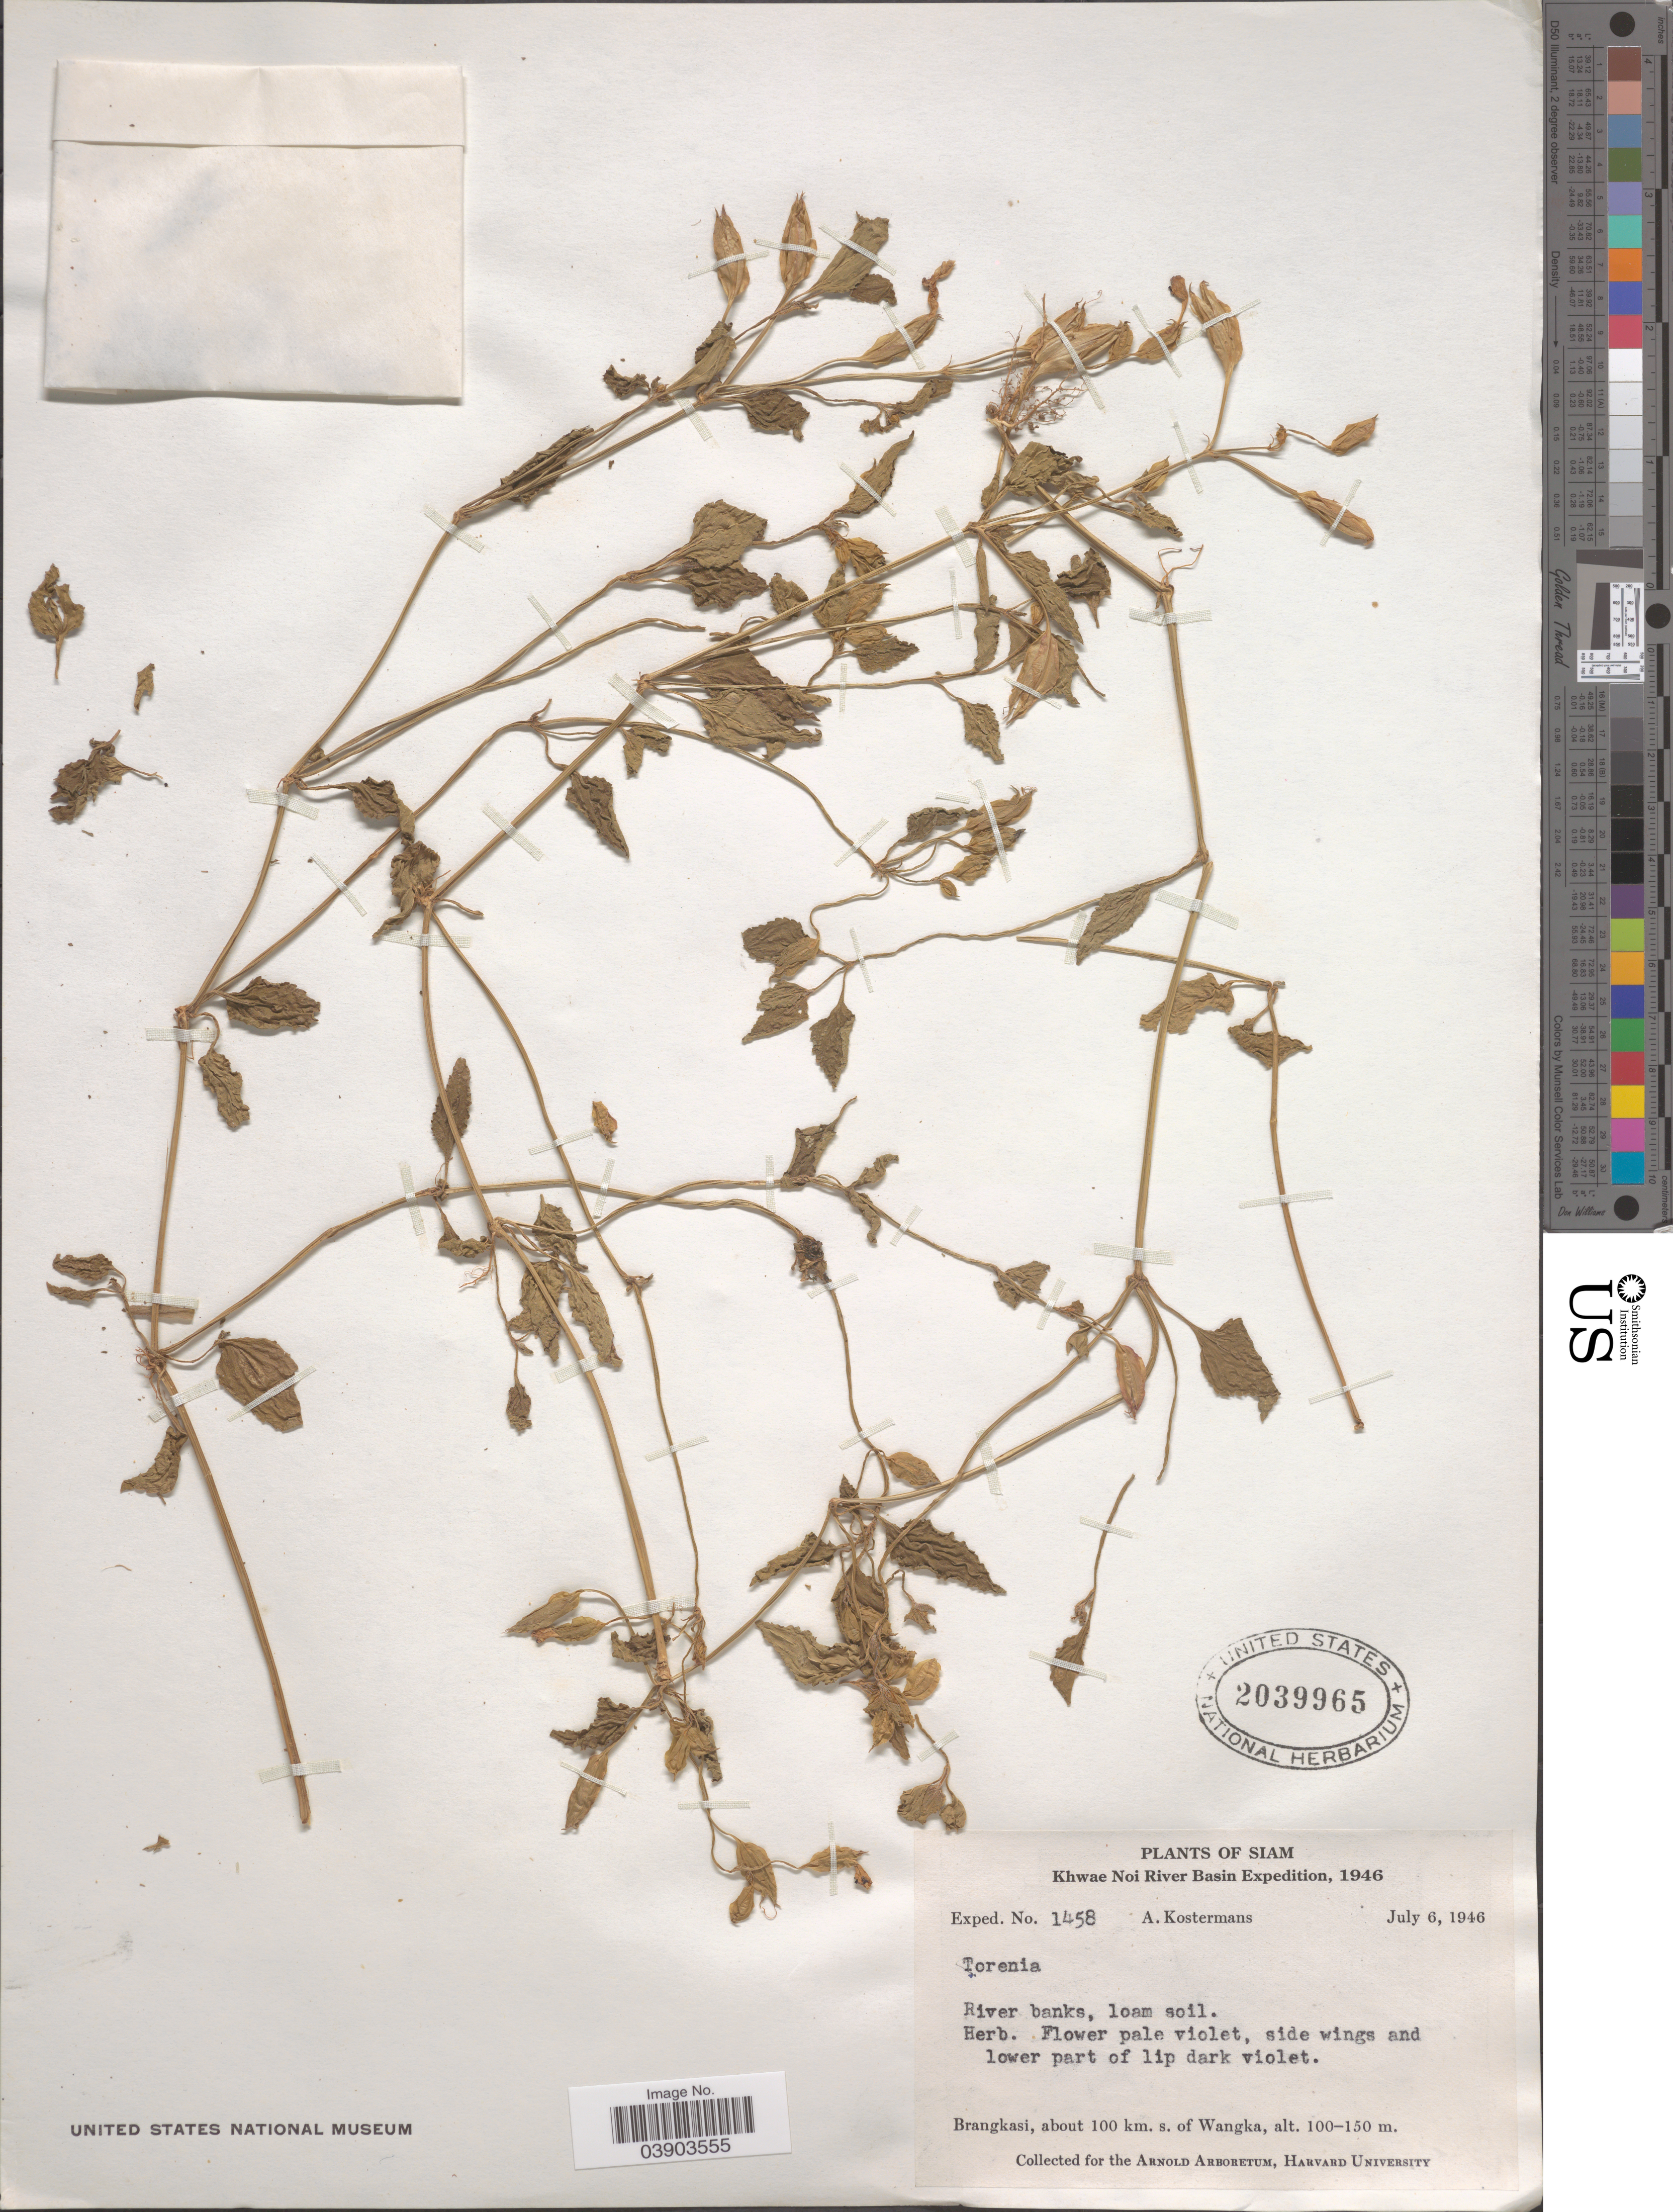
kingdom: Plantae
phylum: Tracheophyta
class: Magnoliopsida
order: Lamiales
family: Linderniaceae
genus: Torenia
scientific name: Torenia sp.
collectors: A. J. G. Kostermans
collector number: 1458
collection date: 1946-07-06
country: Thailand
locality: Khwae Noi River Basin. Brangkasi, about 100 km. s. of Wangka.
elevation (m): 100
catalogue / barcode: US 2039965